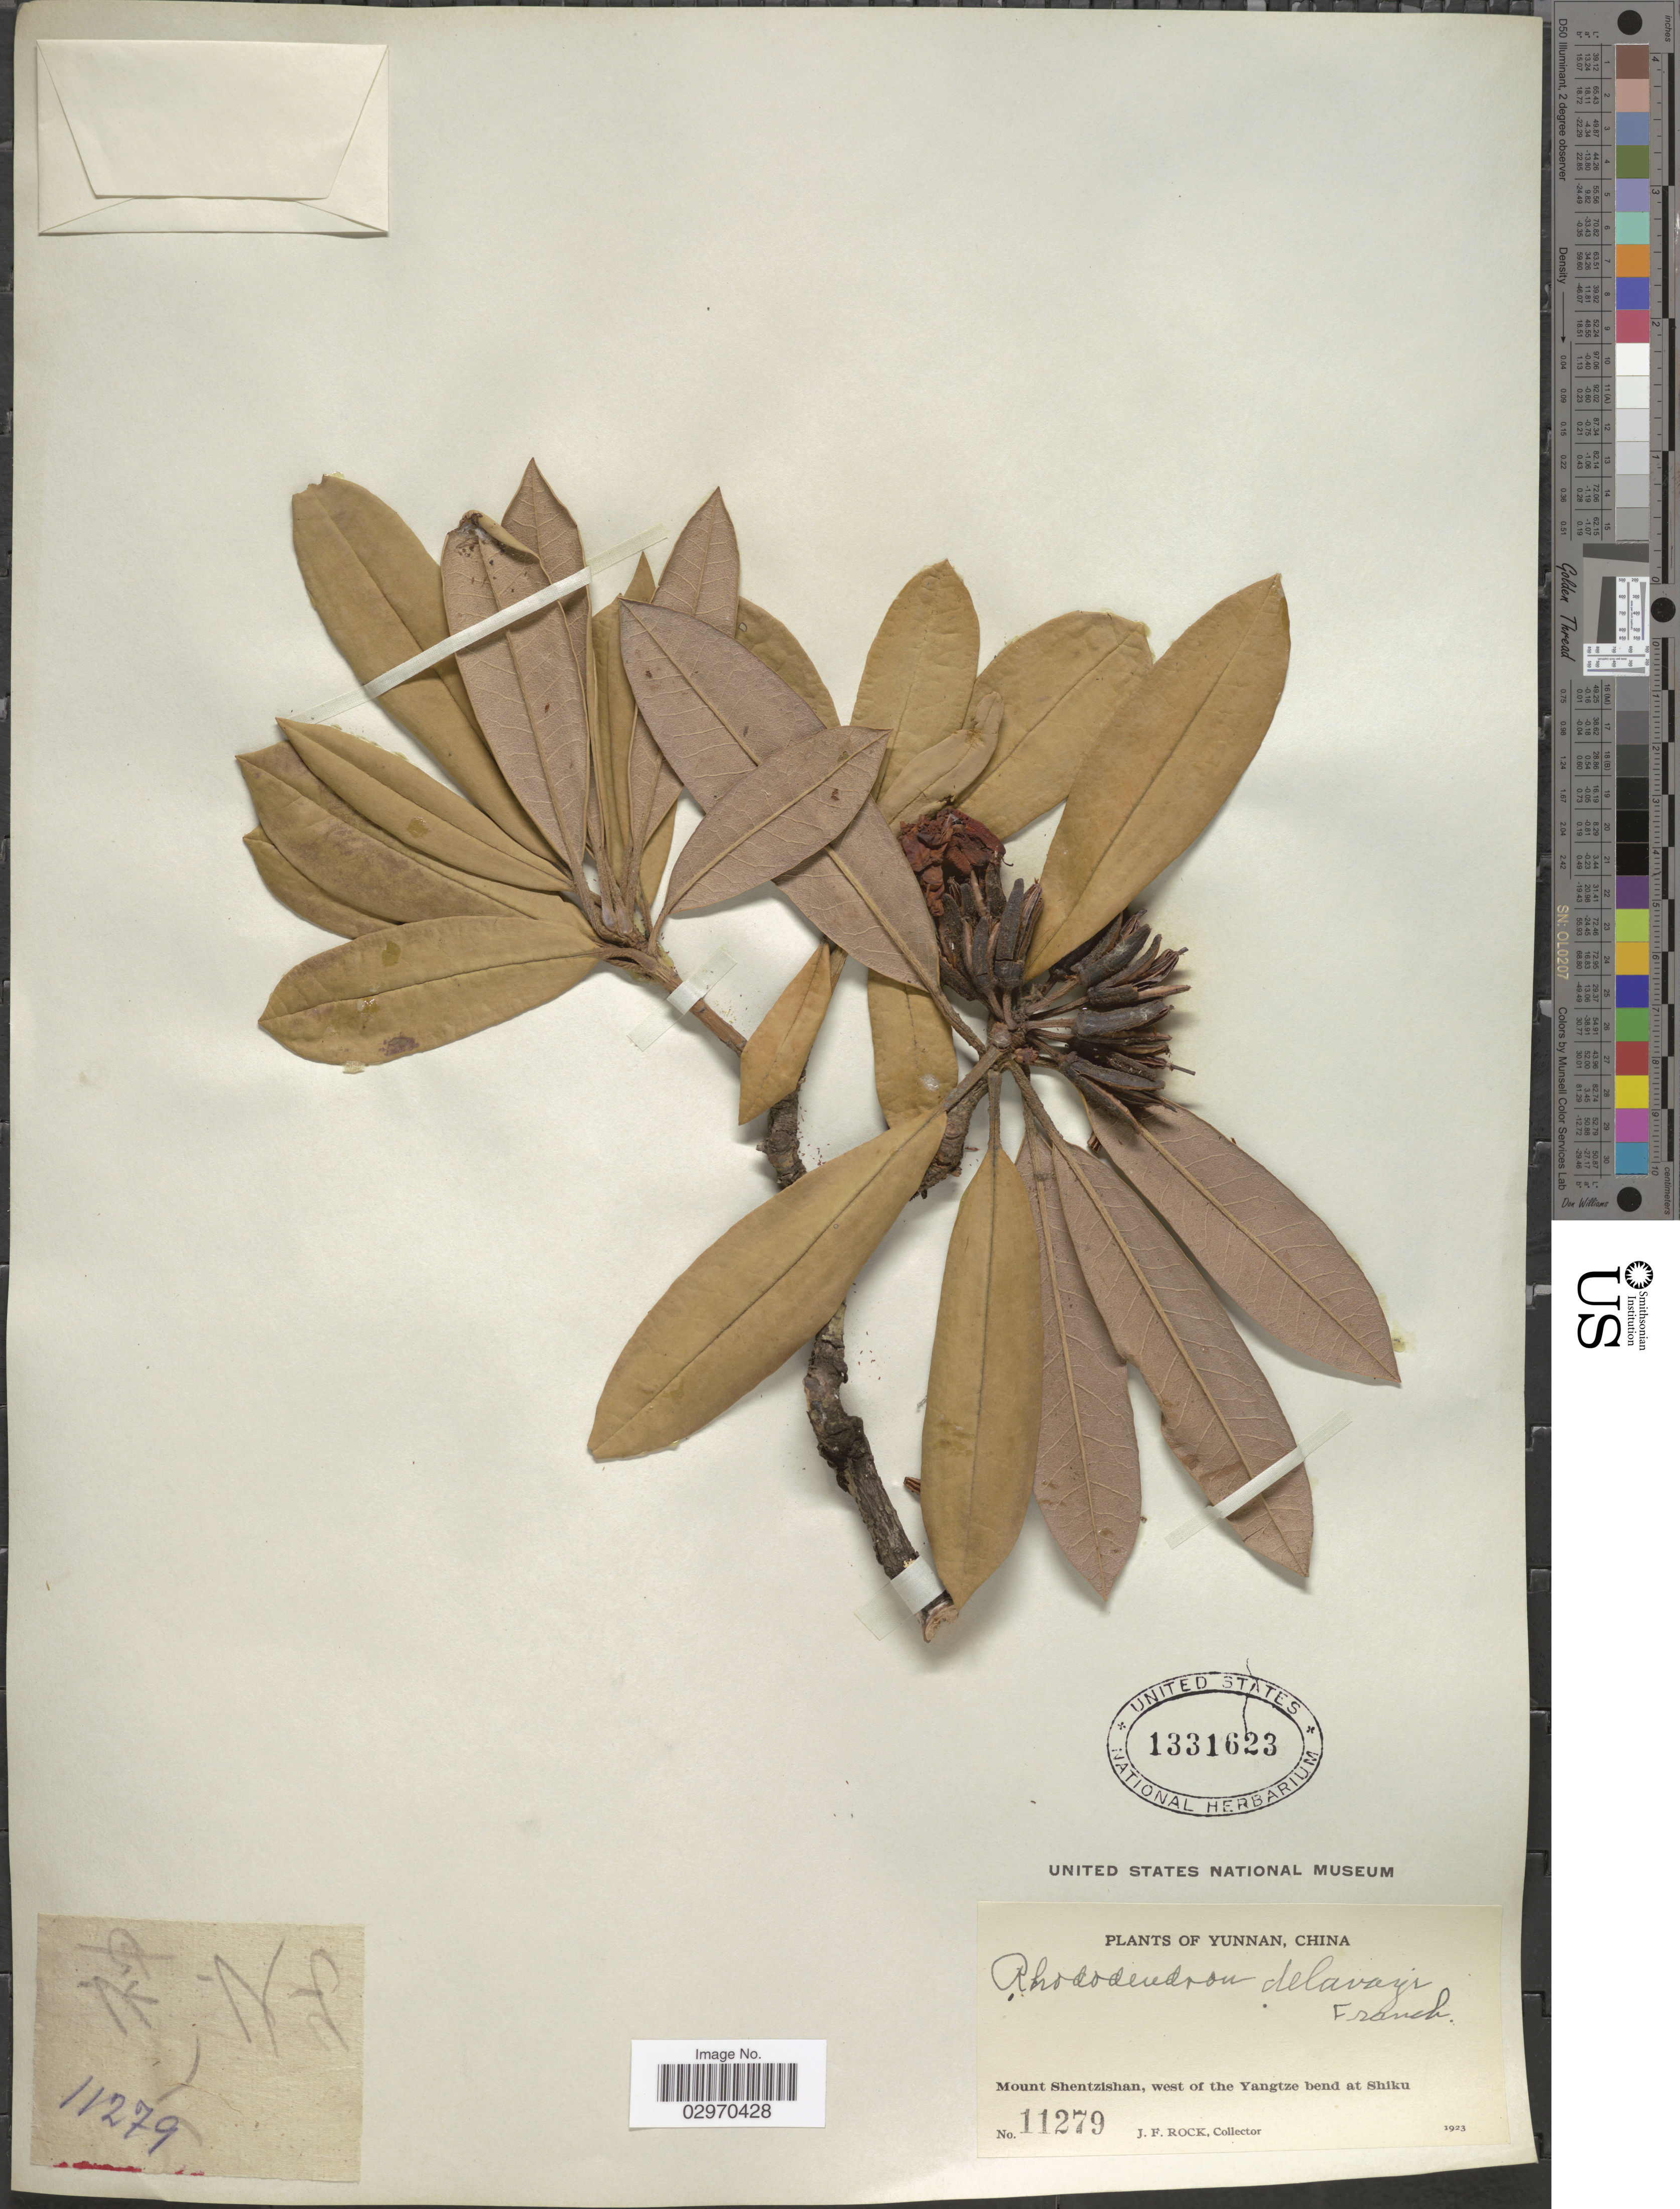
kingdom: Plantae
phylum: Tracheophyta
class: Magnoliopsida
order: Ericales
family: Ericaceae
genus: Rhododendron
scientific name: Rhododendron delavayi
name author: Franch.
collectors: J. Rock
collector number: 11279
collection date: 1923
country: China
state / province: Yunnan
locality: Mount Shentzishan, west of the Yangtze bend at Shiku.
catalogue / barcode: US 1331623